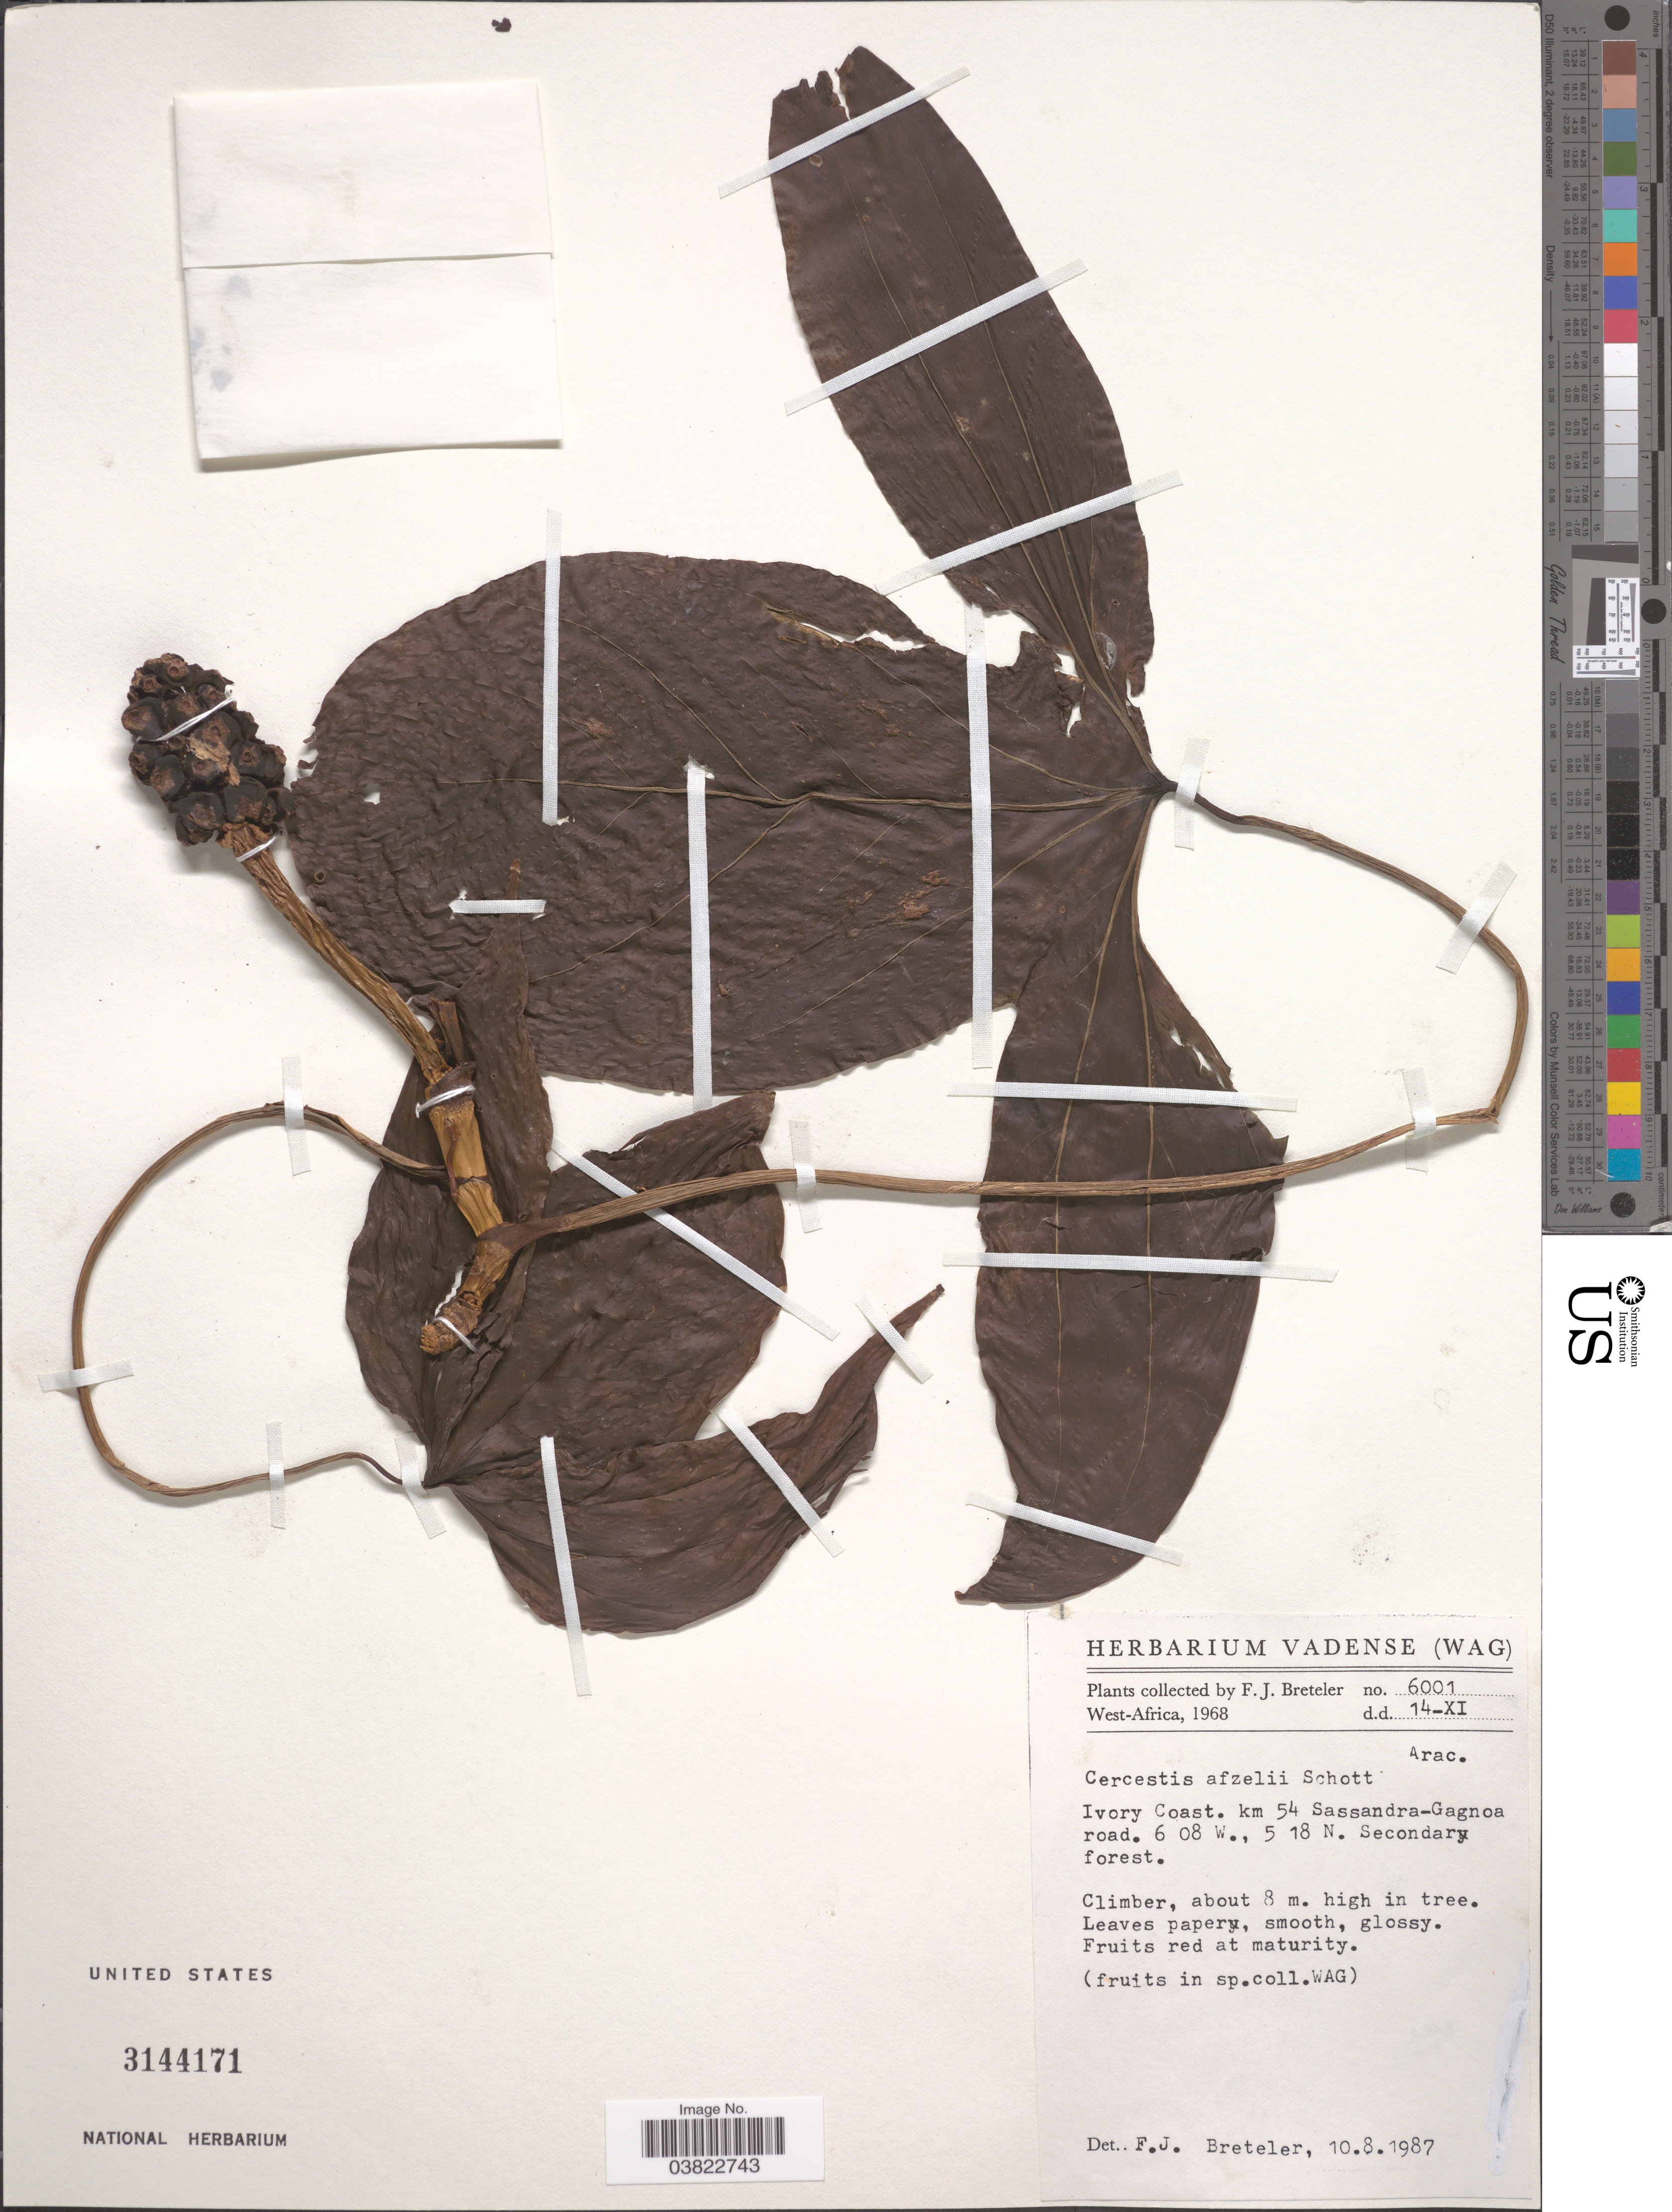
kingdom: Plantae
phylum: Tracheophyta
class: Liliopsida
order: Alismatales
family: Araceae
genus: Cercestis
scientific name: Cercestis afzelii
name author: Schott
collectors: F. J. Breteler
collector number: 6001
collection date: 1968-11-14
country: Ivory Coast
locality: West-Africa. Km 54 Sassandra-Gagnoa road.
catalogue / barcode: US 3144171